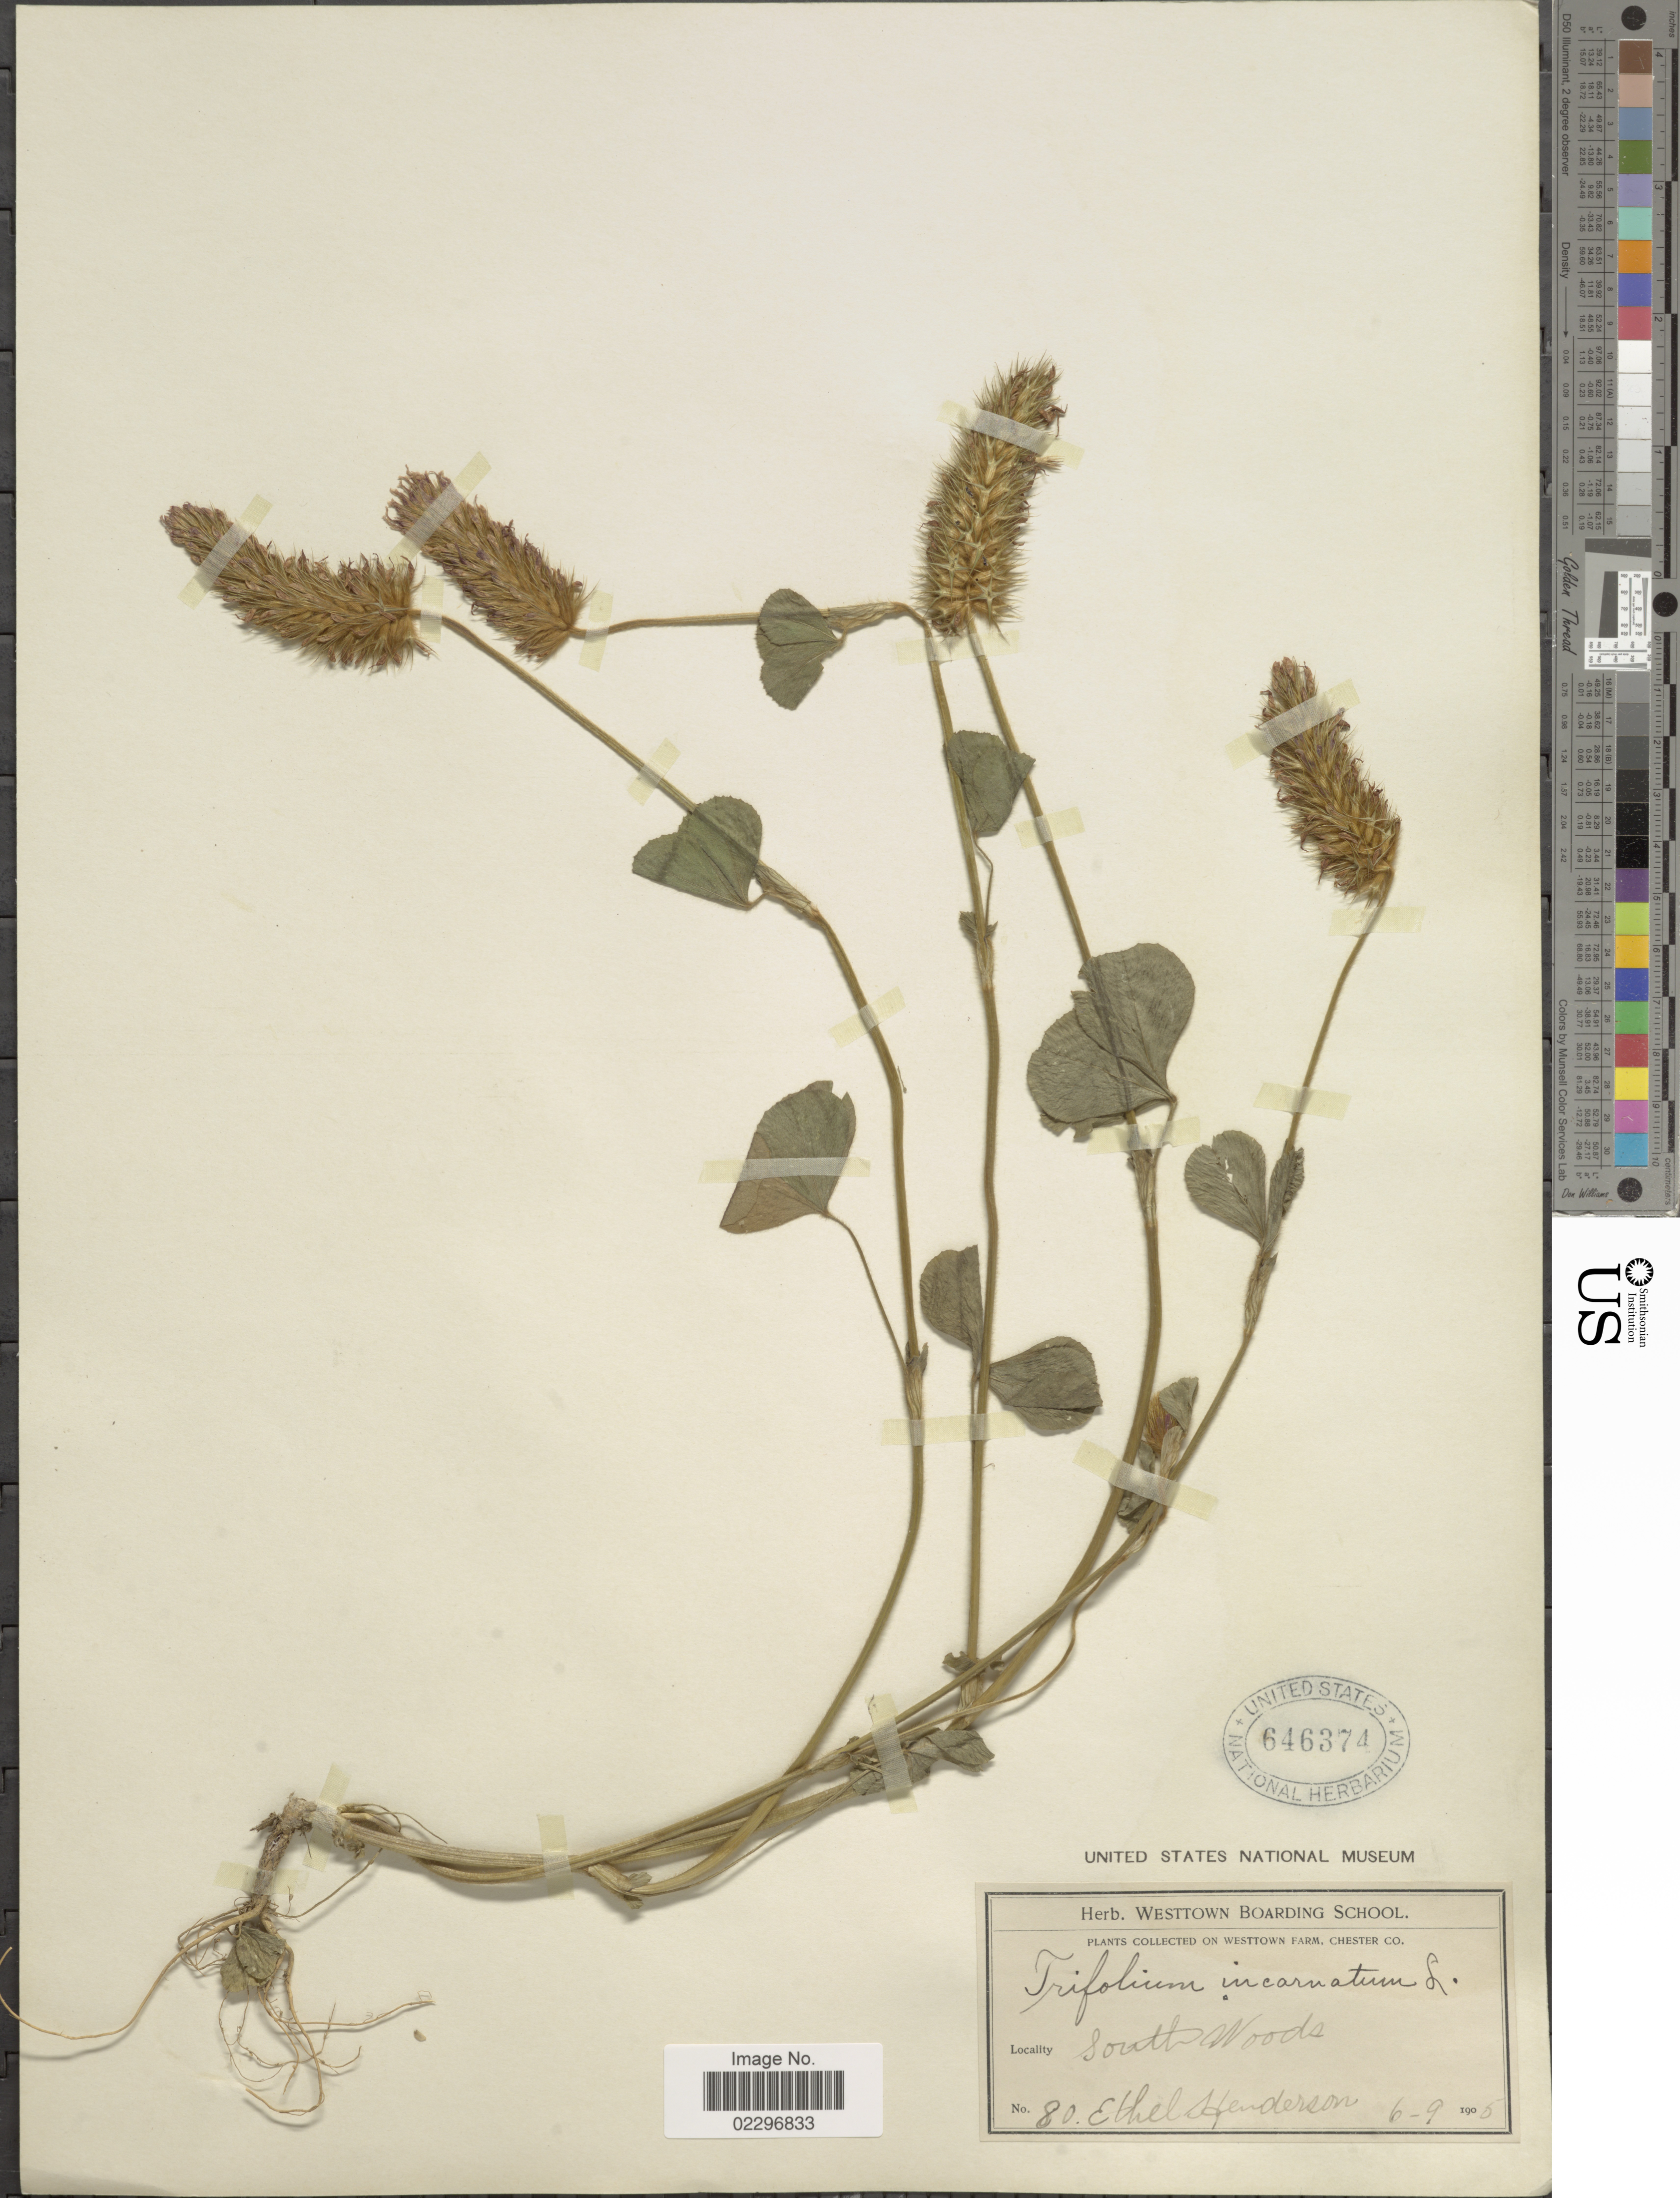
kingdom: Plantae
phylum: Tracheophyta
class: Magnoliopsida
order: Fabales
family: Fabaceae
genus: Trifolium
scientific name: Trifolium incarnatum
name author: L.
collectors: E. Henderson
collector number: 80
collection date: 1905-09-06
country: United States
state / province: Pennsylvania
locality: On Westtown Farm, Chester Co, South Woods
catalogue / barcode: US 646374